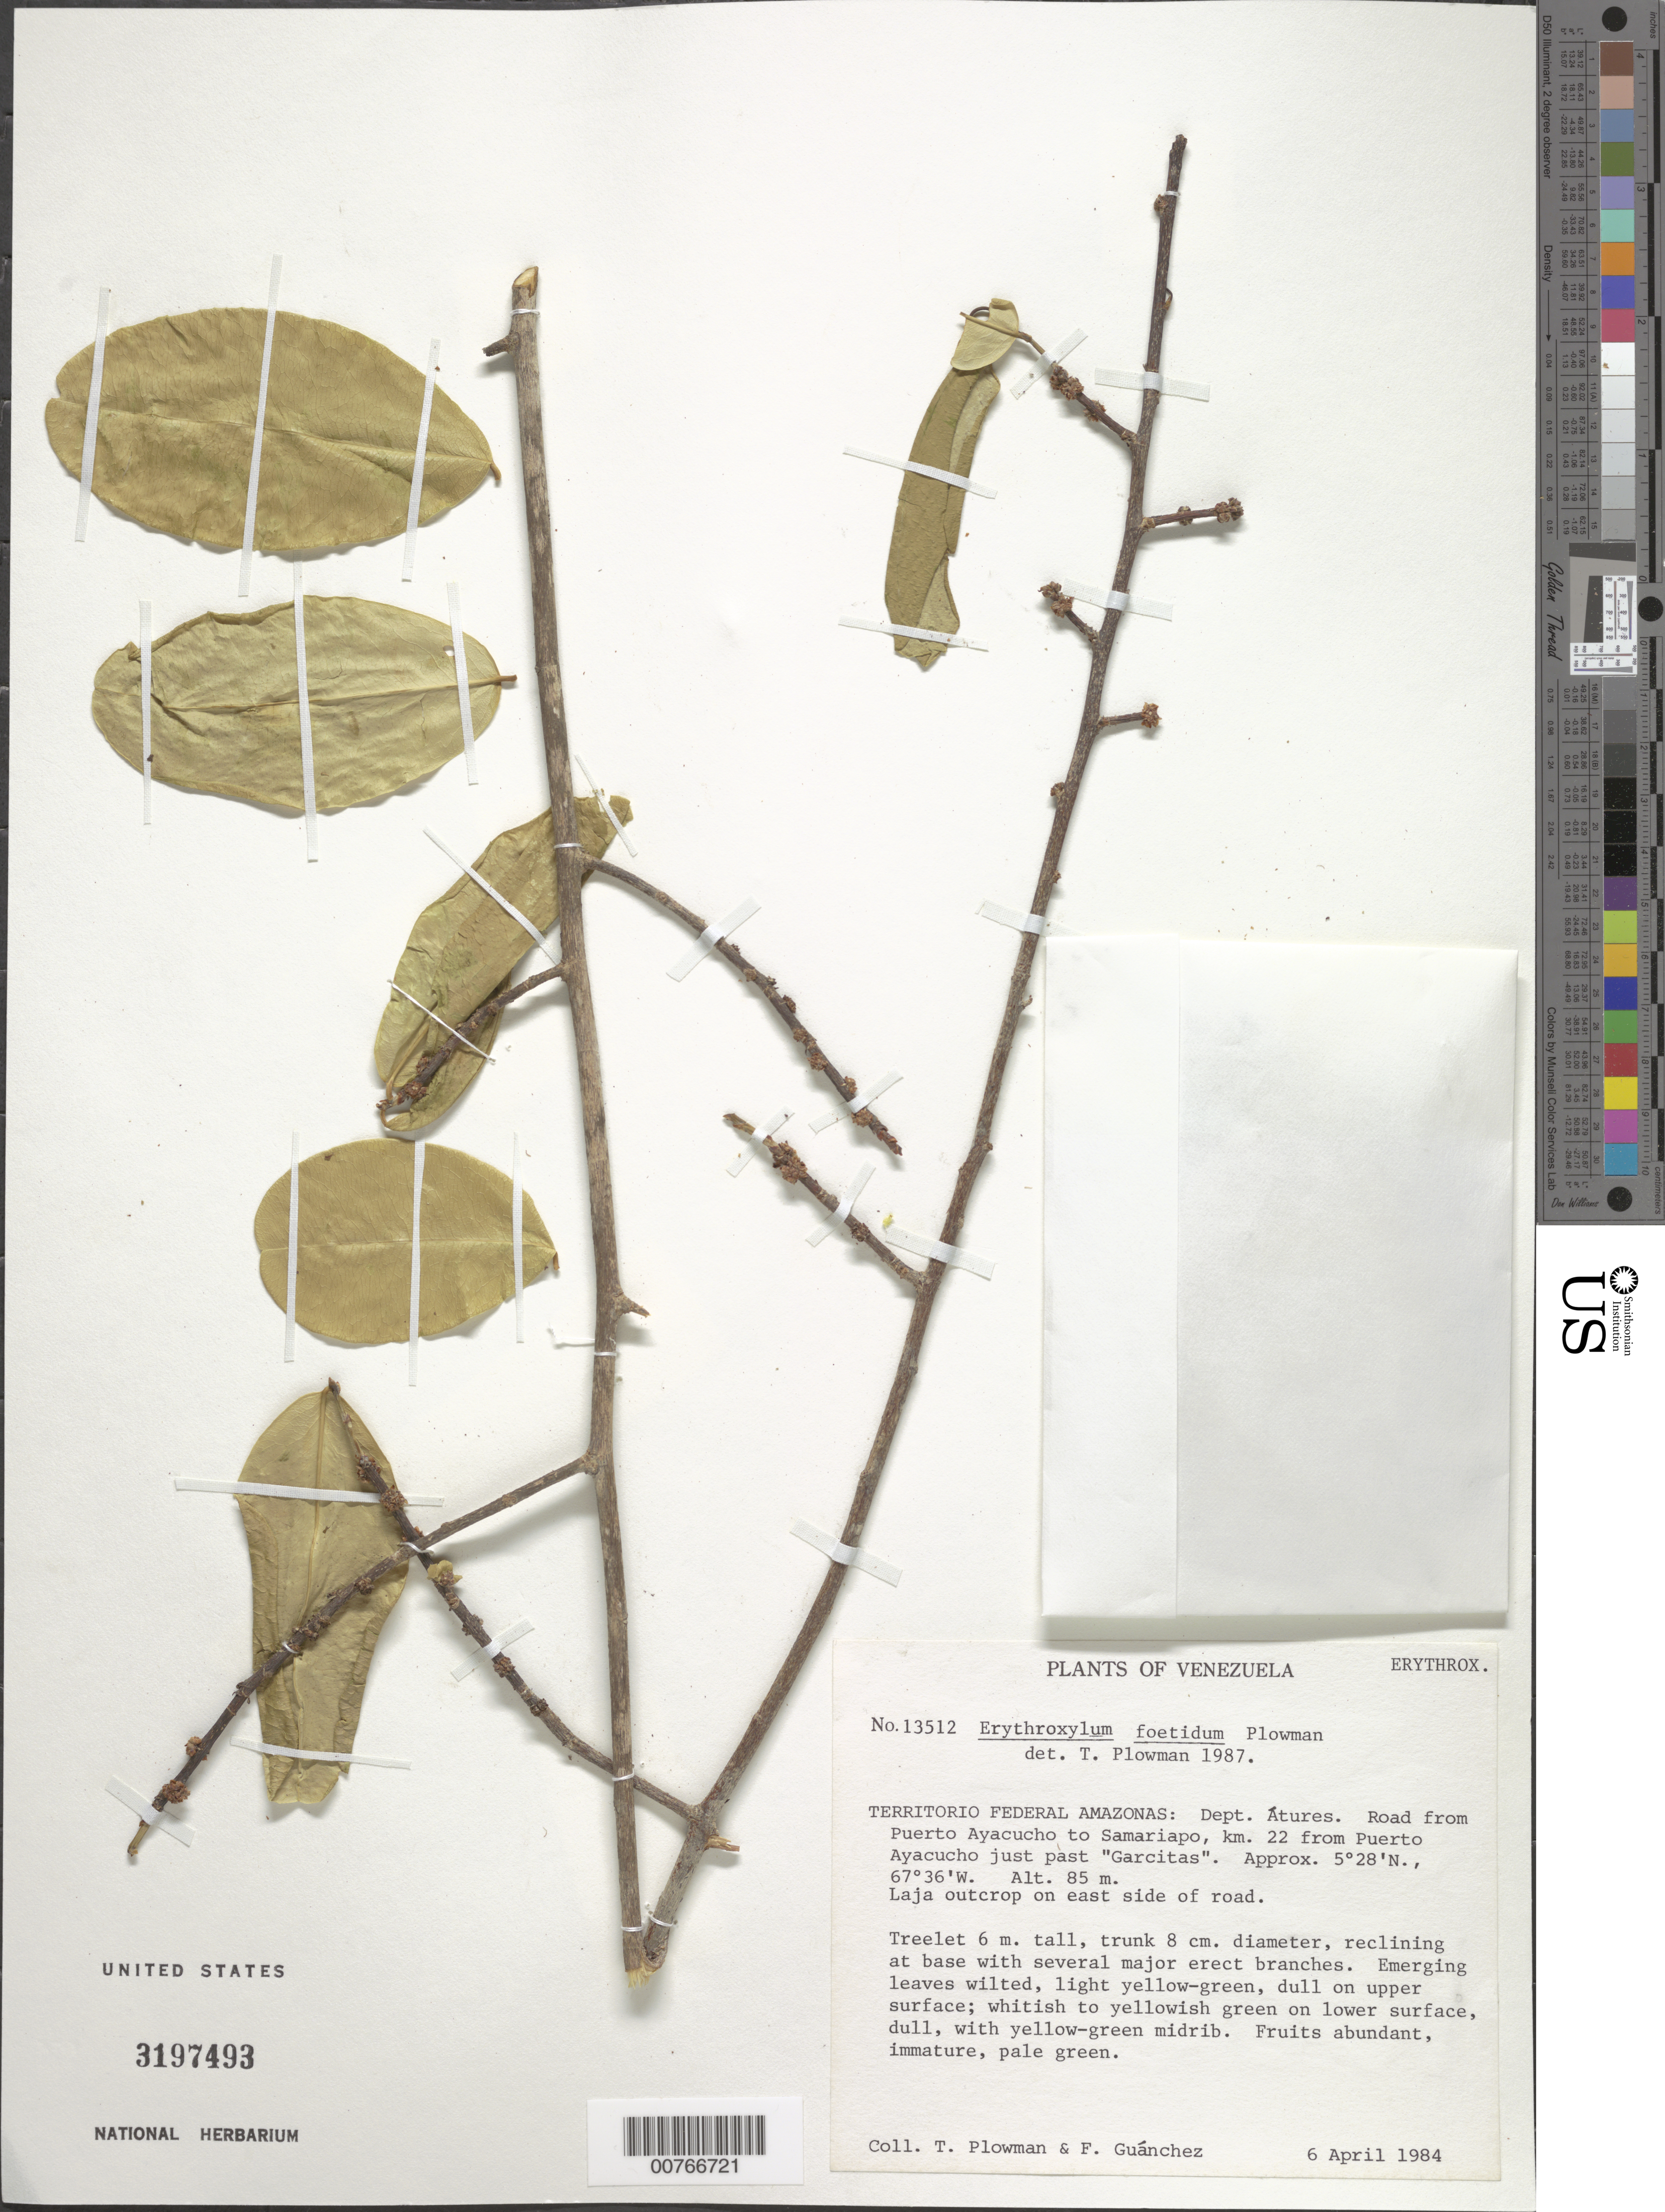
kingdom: Plantae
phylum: Tracheophyta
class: Magnoliopsida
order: Malpighiales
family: Erythroxylaceae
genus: Erythroxylum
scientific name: Erythroxylum foetidum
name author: Plowman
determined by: Plowman, Timothy C.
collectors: T. Plowman & F. Guánchez M.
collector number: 13512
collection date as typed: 6-Apr-84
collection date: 1984-04-06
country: Venezuela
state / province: Amazonas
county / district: Atures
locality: Puerto Ayacucho to Samariapo road, km. 22 from Pto. Ayacucho just past "Garcitas"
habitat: Laja outcrop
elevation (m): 85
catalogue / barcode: US 3197493